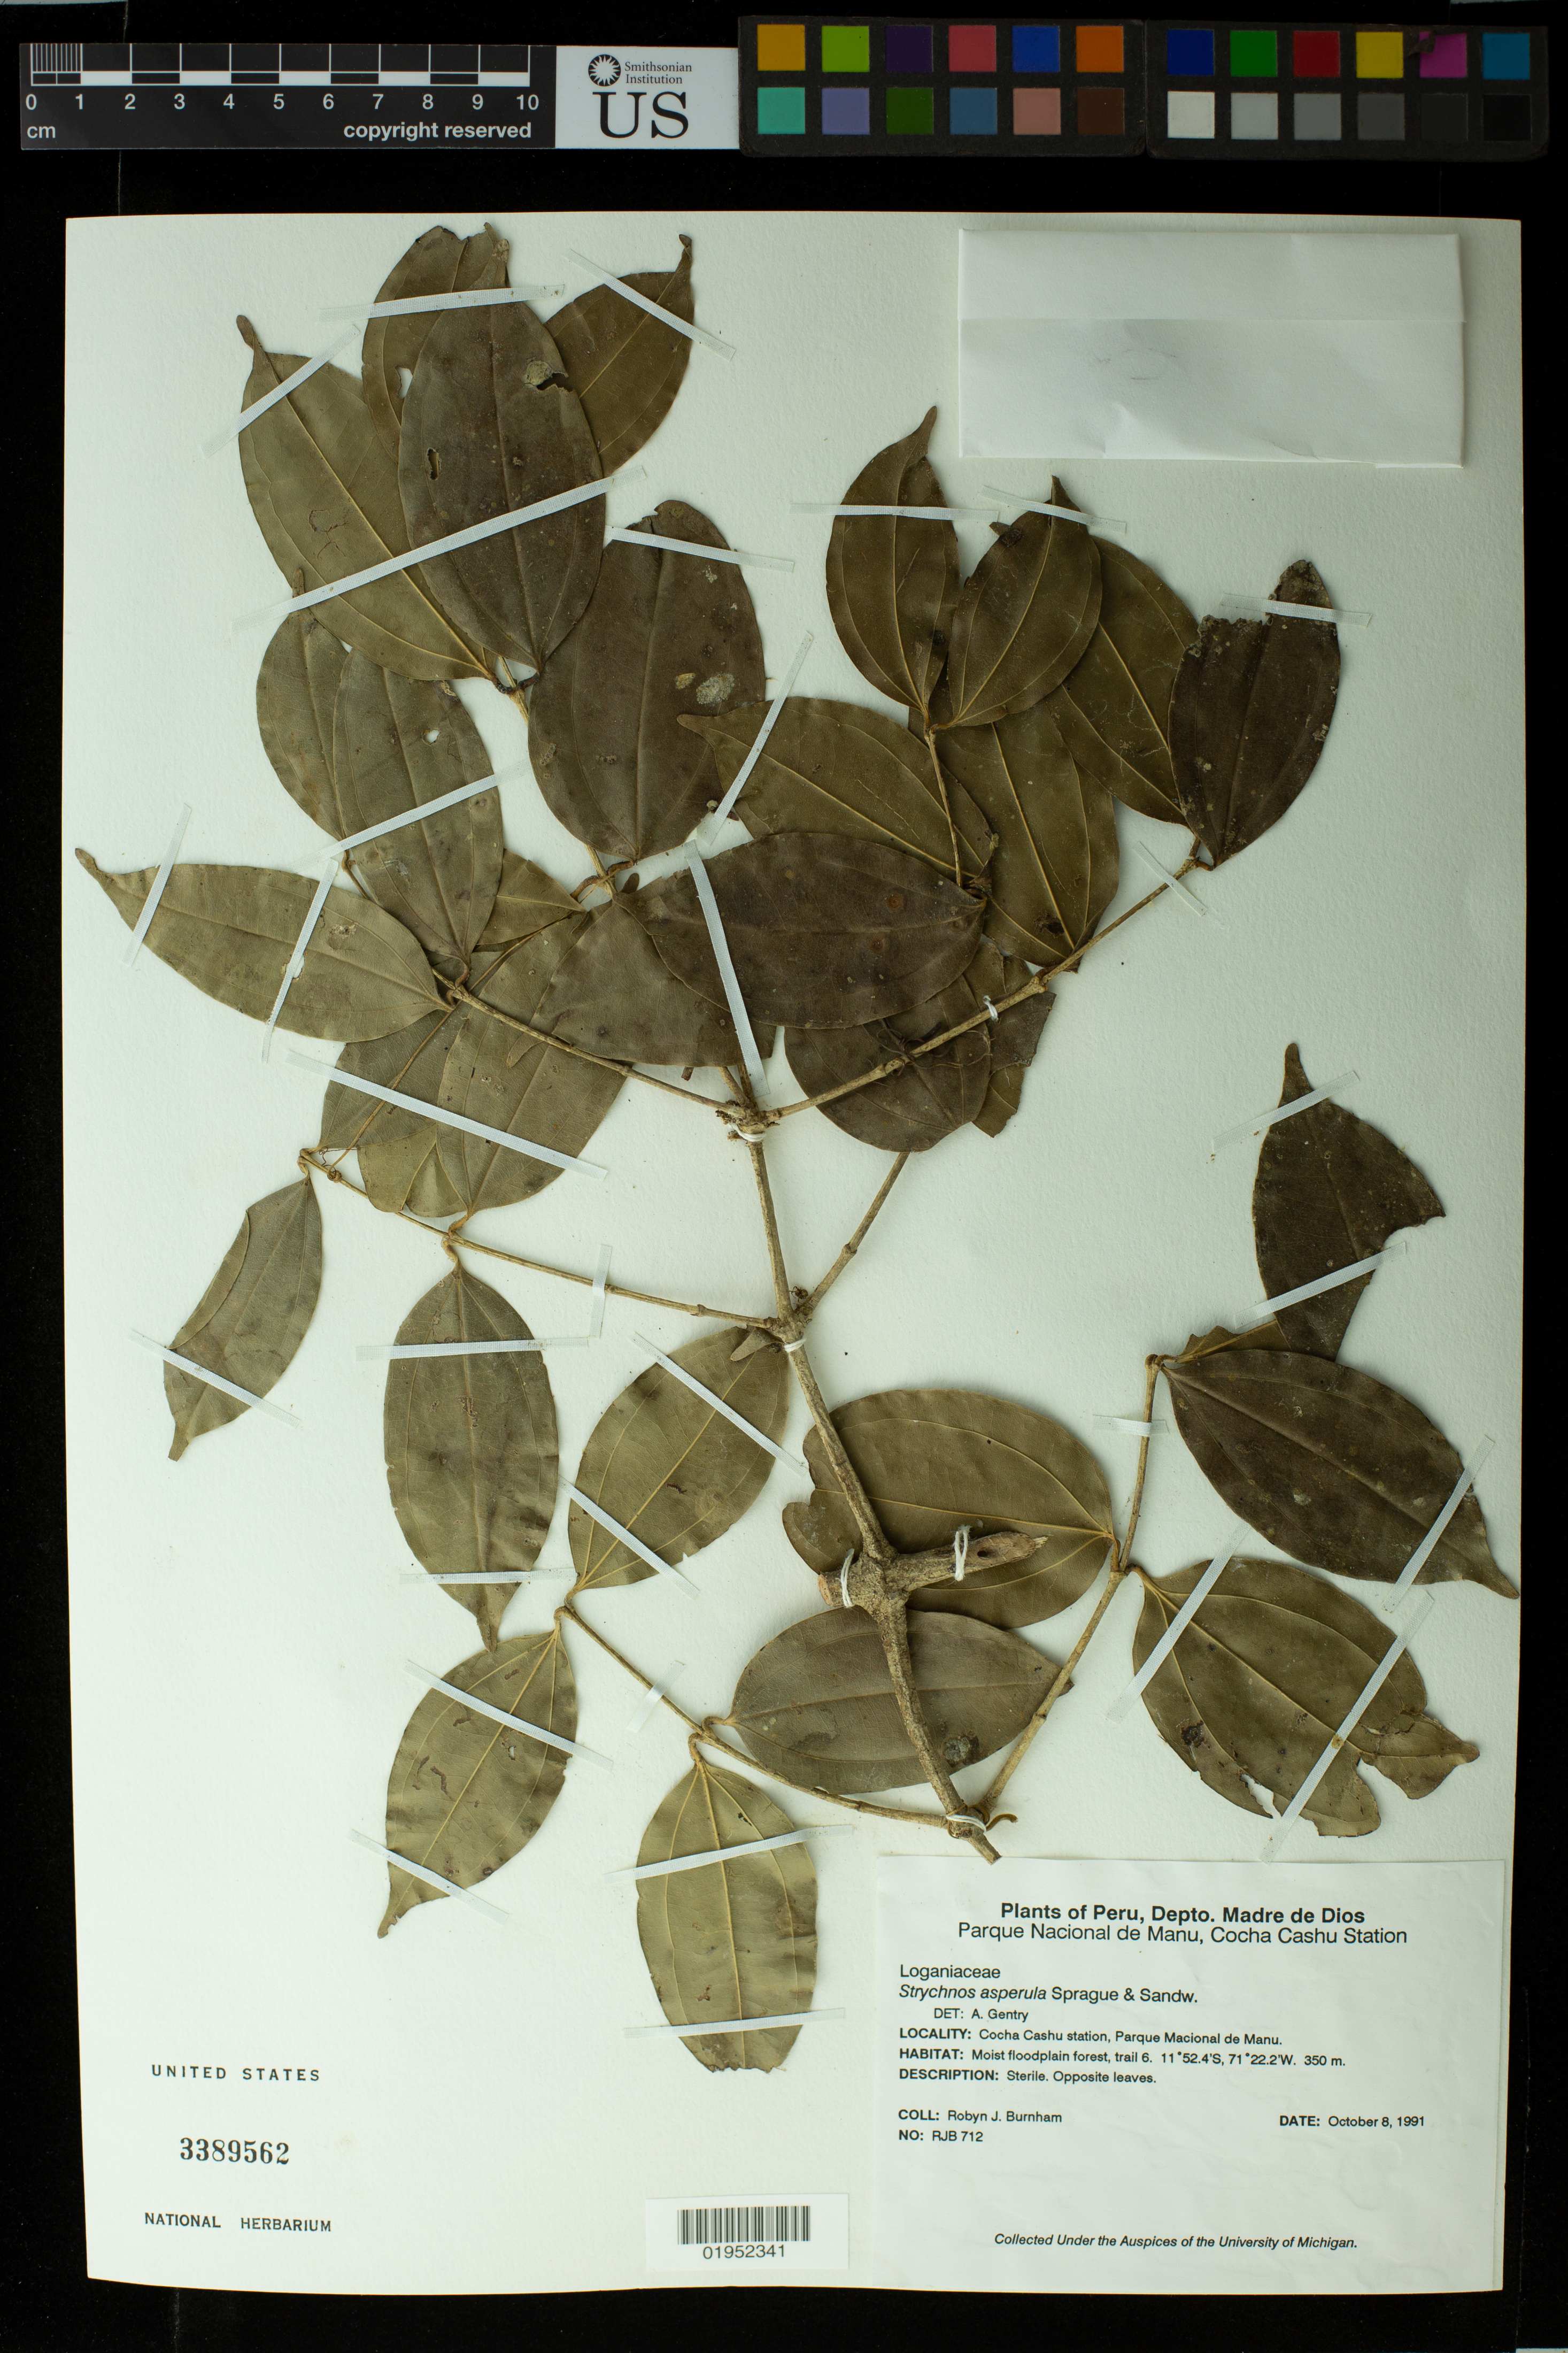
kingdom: Plantae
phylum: Tracheophyta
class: Magnoliopsida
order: Gentianales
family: Loganiaceae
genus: Strychnos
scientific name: Strychnos asperula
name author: Sprague & Sandwith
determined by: Gentry, A. H.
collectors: R. J. Burnham & P. Nuñez V.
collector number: RJB 712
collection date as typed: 17 Oct 1991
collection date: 1991-10-17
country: Peru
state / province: Madre de Dios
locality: Parque Nacional de Manu, Cocha Cashu Station. Across river from station: ravine plot 2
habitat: Moist floodplain forest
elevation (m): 350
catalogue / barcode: US 3389562